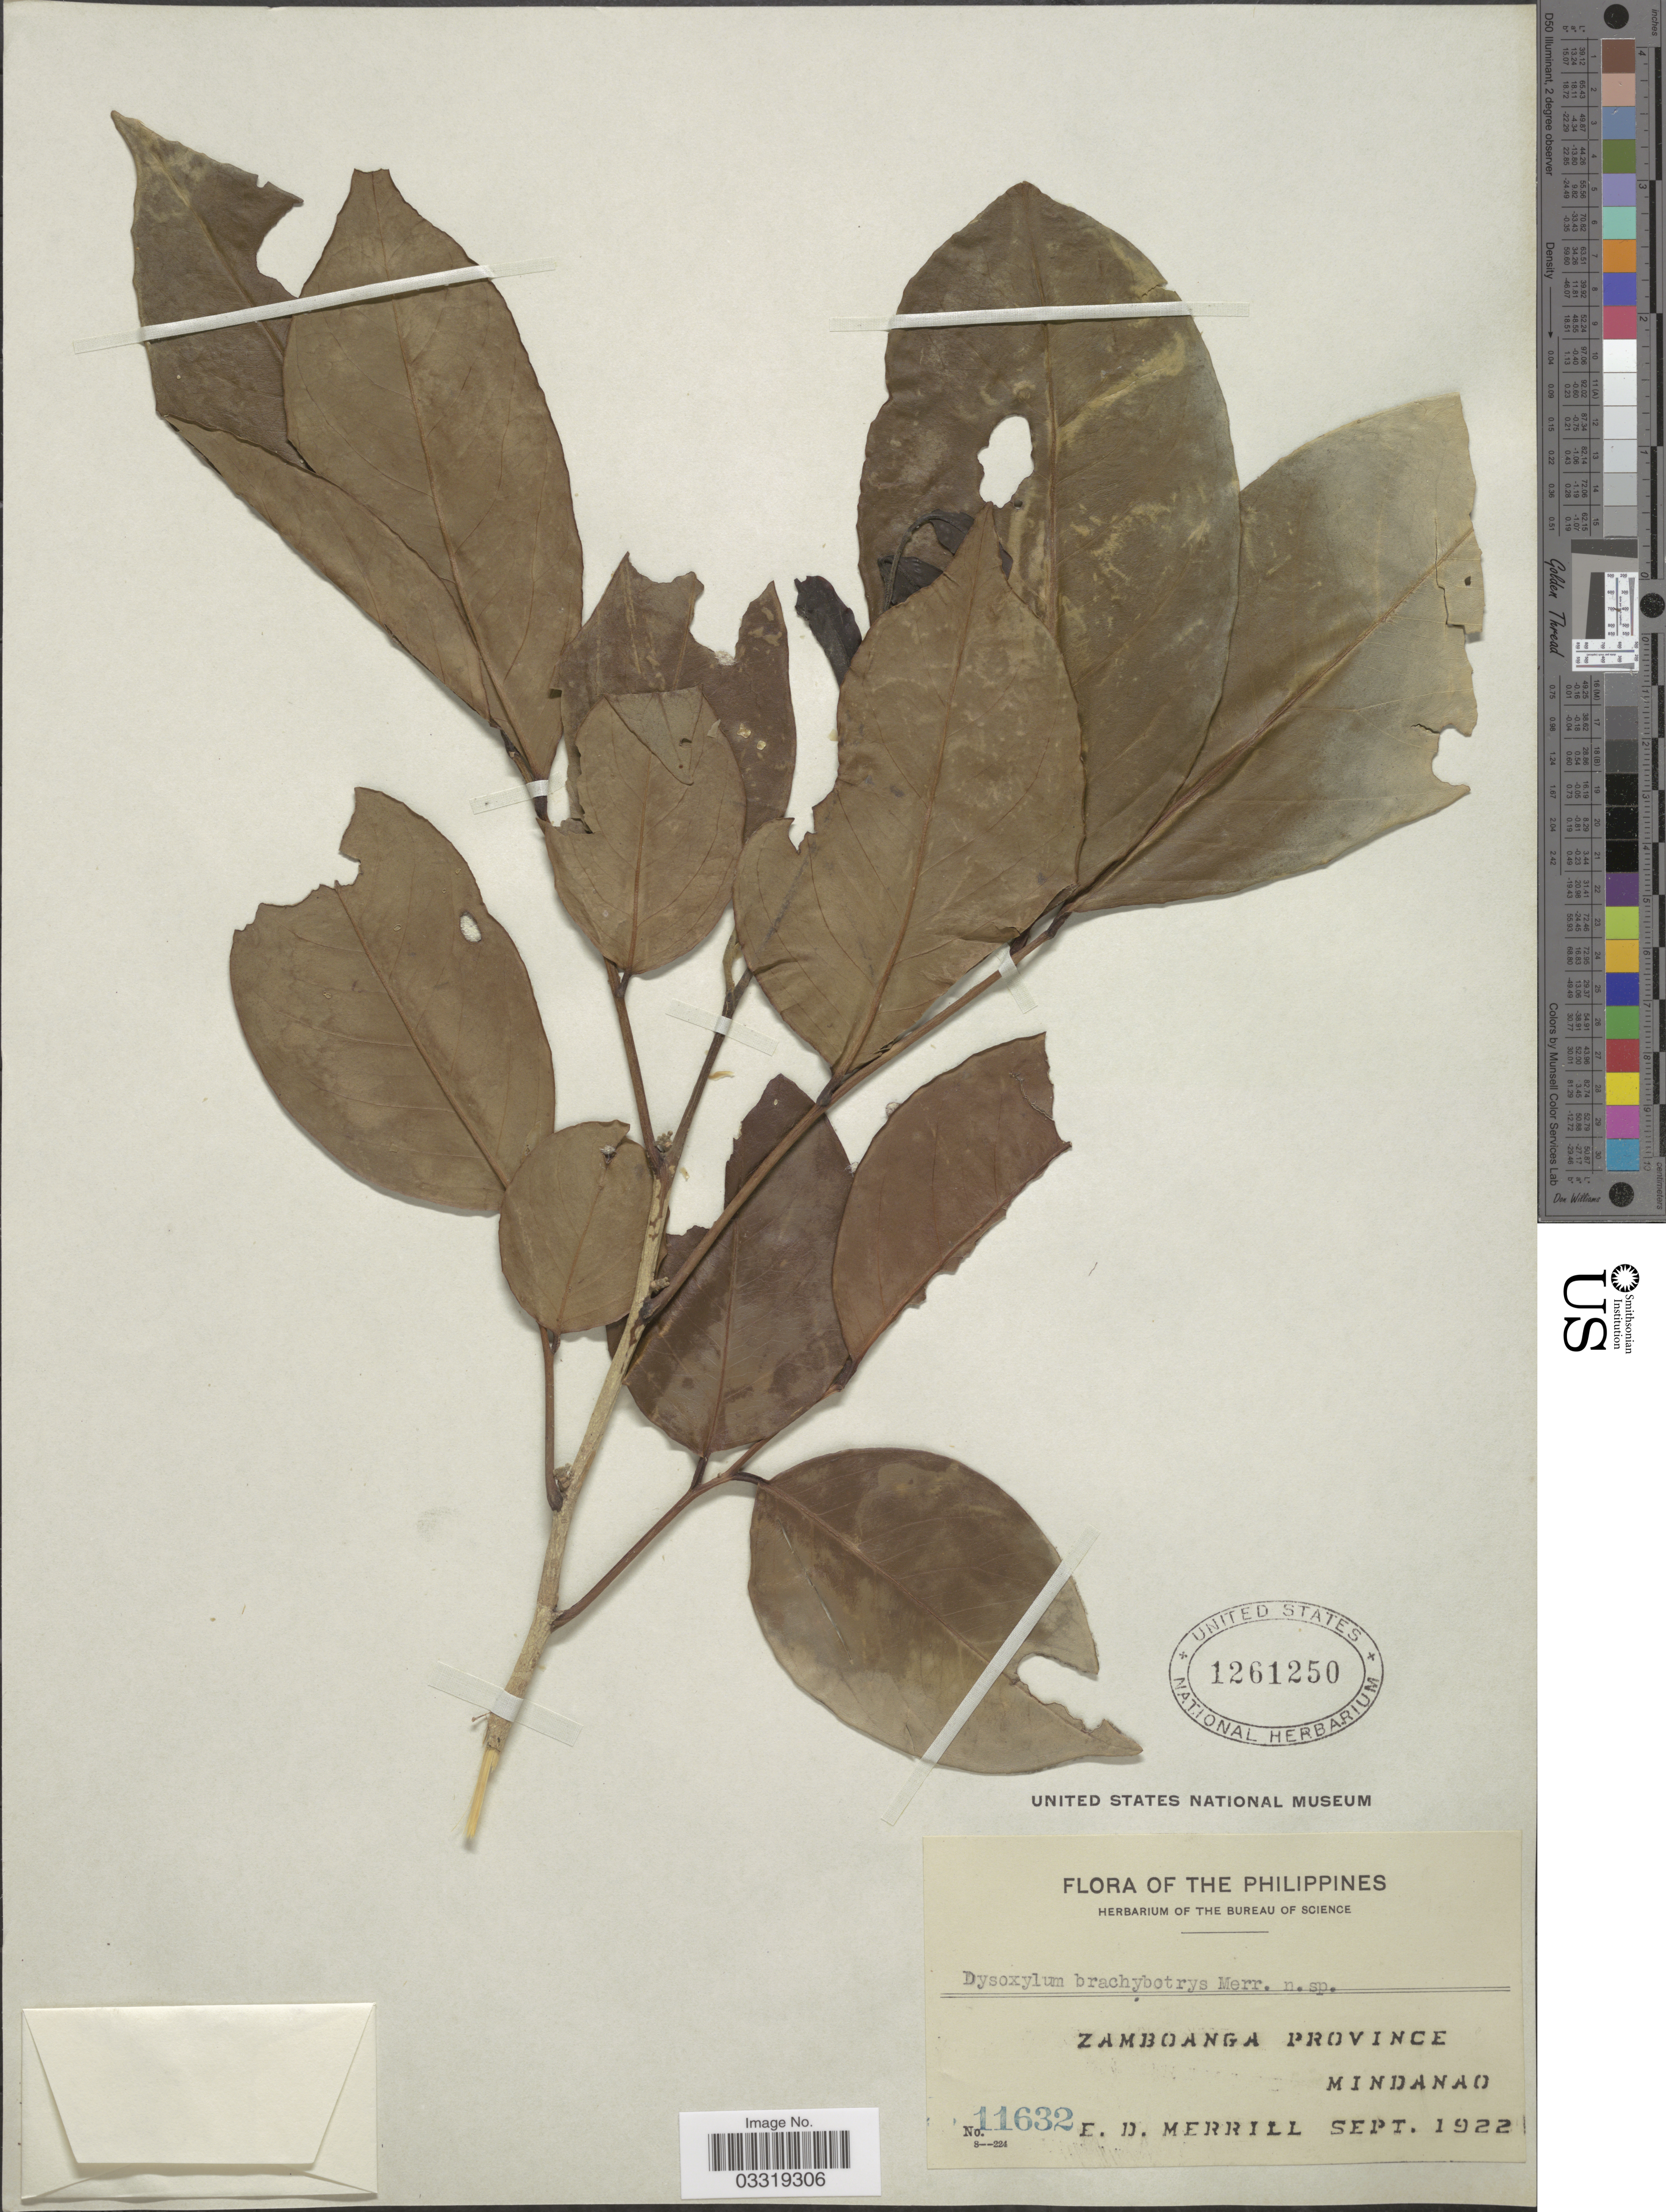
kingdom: Plantae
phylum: Tracheophyta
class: Magnoliopsida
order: Sapindales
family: Meliaceae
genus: Dysoxylum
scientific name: Dysoxylum brachybotrys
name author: Merr.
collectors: E. D. Merrill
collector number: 11632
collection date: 1922-09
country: Philippines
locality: Zamboanga Province, Mindanao.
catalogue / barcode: US 1261250